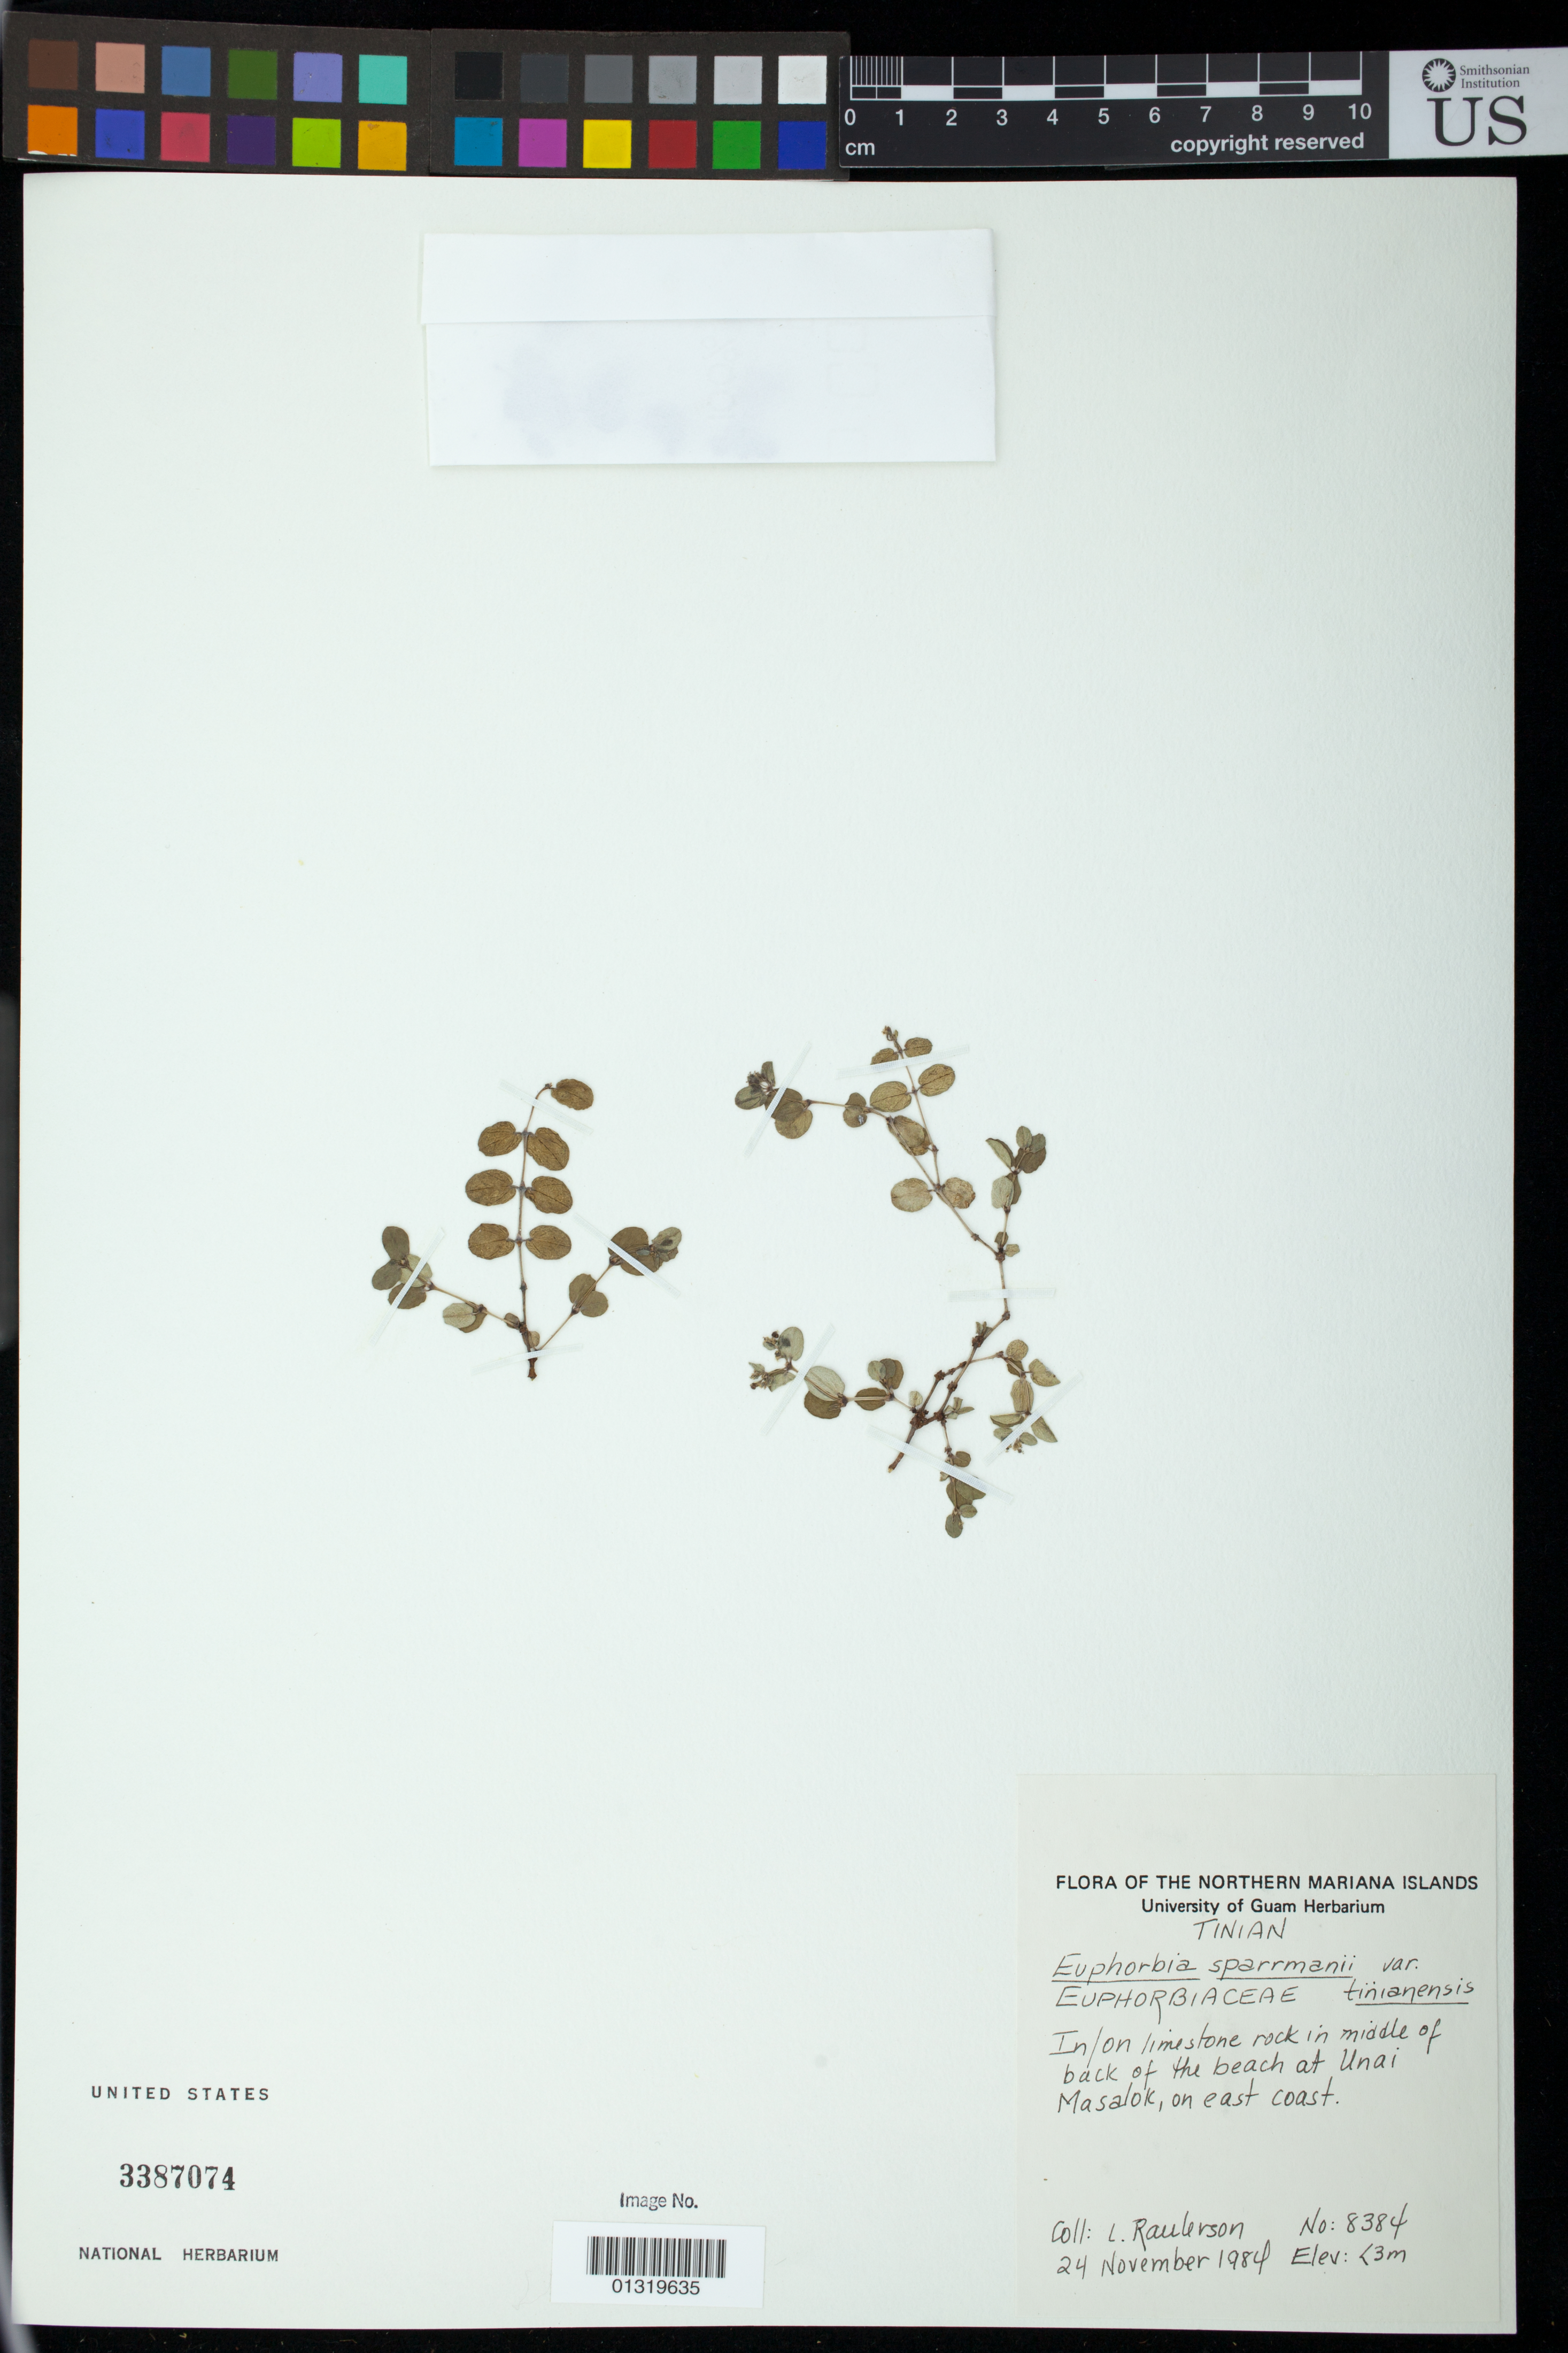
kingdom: Plantae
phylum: Tracheophyta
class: Magnoliopsida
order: Malpighiales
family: Euphorbiaceae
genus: Euphorbia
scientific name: Euphorbia sparrmannii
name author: Boiss.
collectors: L. Raulerson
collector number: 8384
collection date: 1984-11-24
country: Northern Mariana Islands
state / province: Tinian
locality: in/on limestone rock in middle of back of the beach at Unai Masalok, on east coast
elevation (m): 3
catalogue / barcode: US 3387074